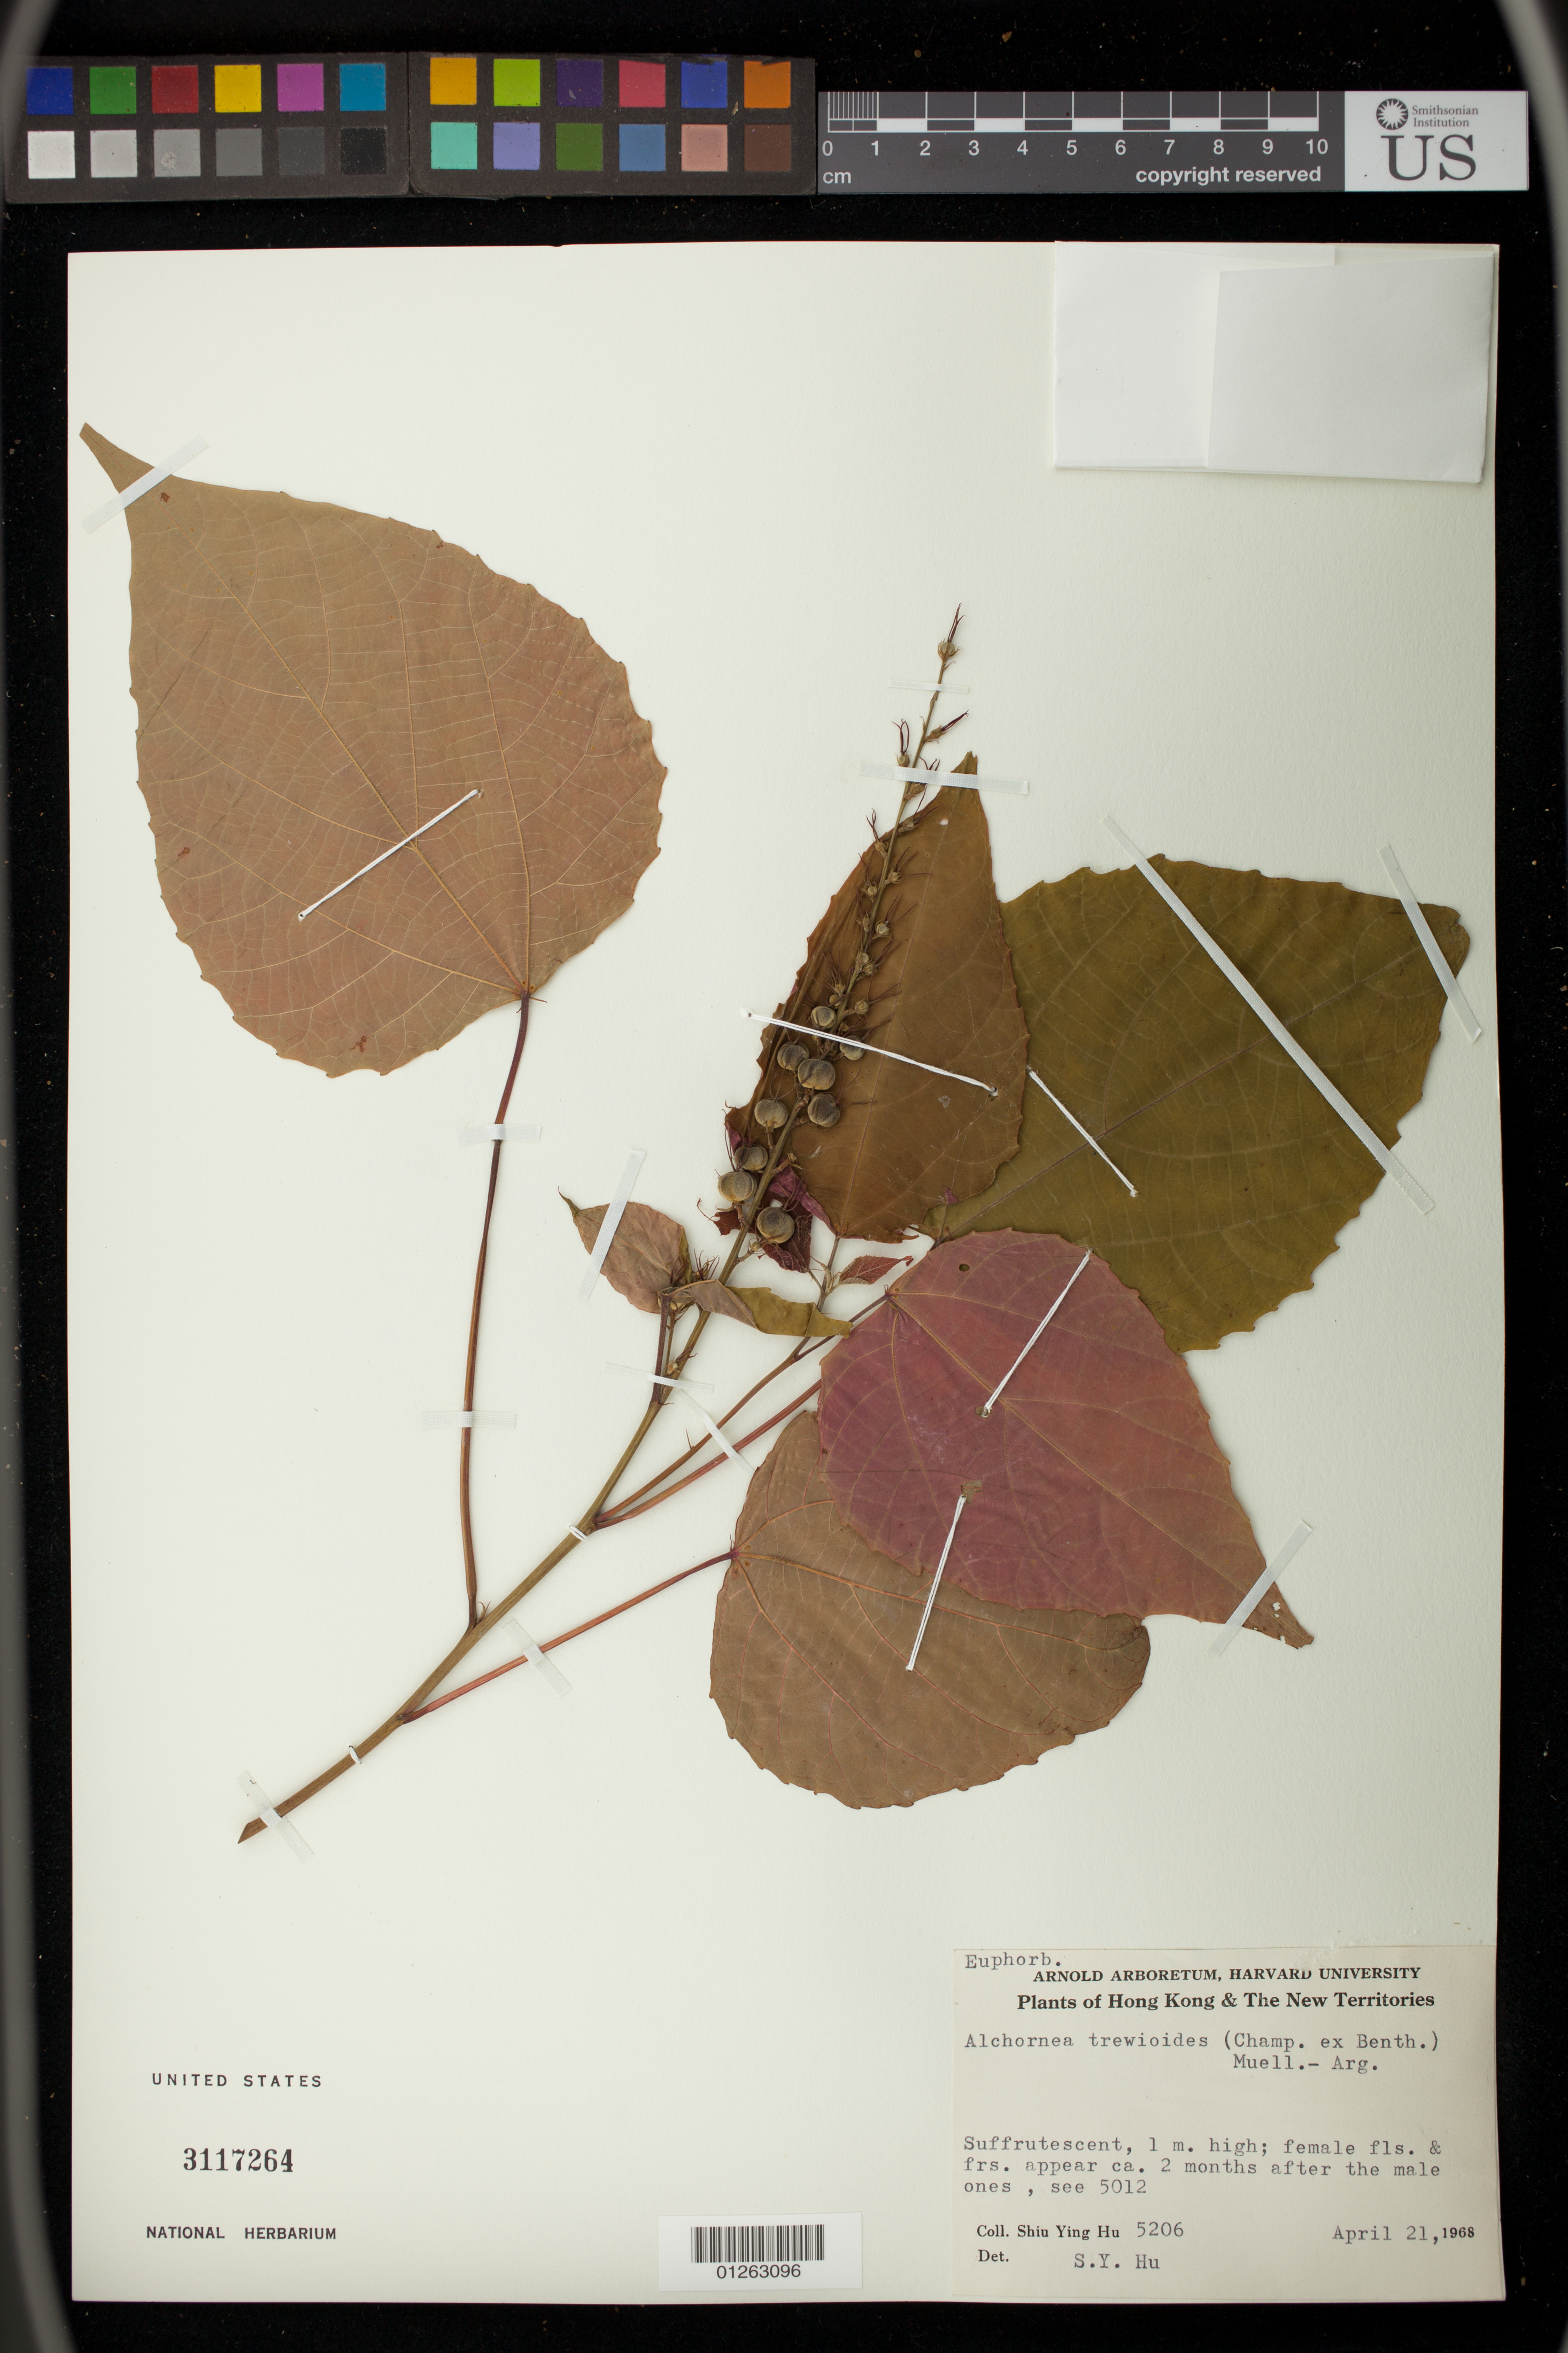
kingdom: Plantae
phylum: Tracheophyta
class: Magnoliopsida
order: Malpighiales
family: Euphorbiaceae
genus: Alchornea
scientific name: Alchornea sp.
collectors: S. Y. Hu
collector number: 5206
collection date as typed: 21 Apr 1968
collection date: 1968-04-21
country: China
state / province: Hong Kong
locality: Chung Chi College. N.T.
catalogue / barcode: US 3117264